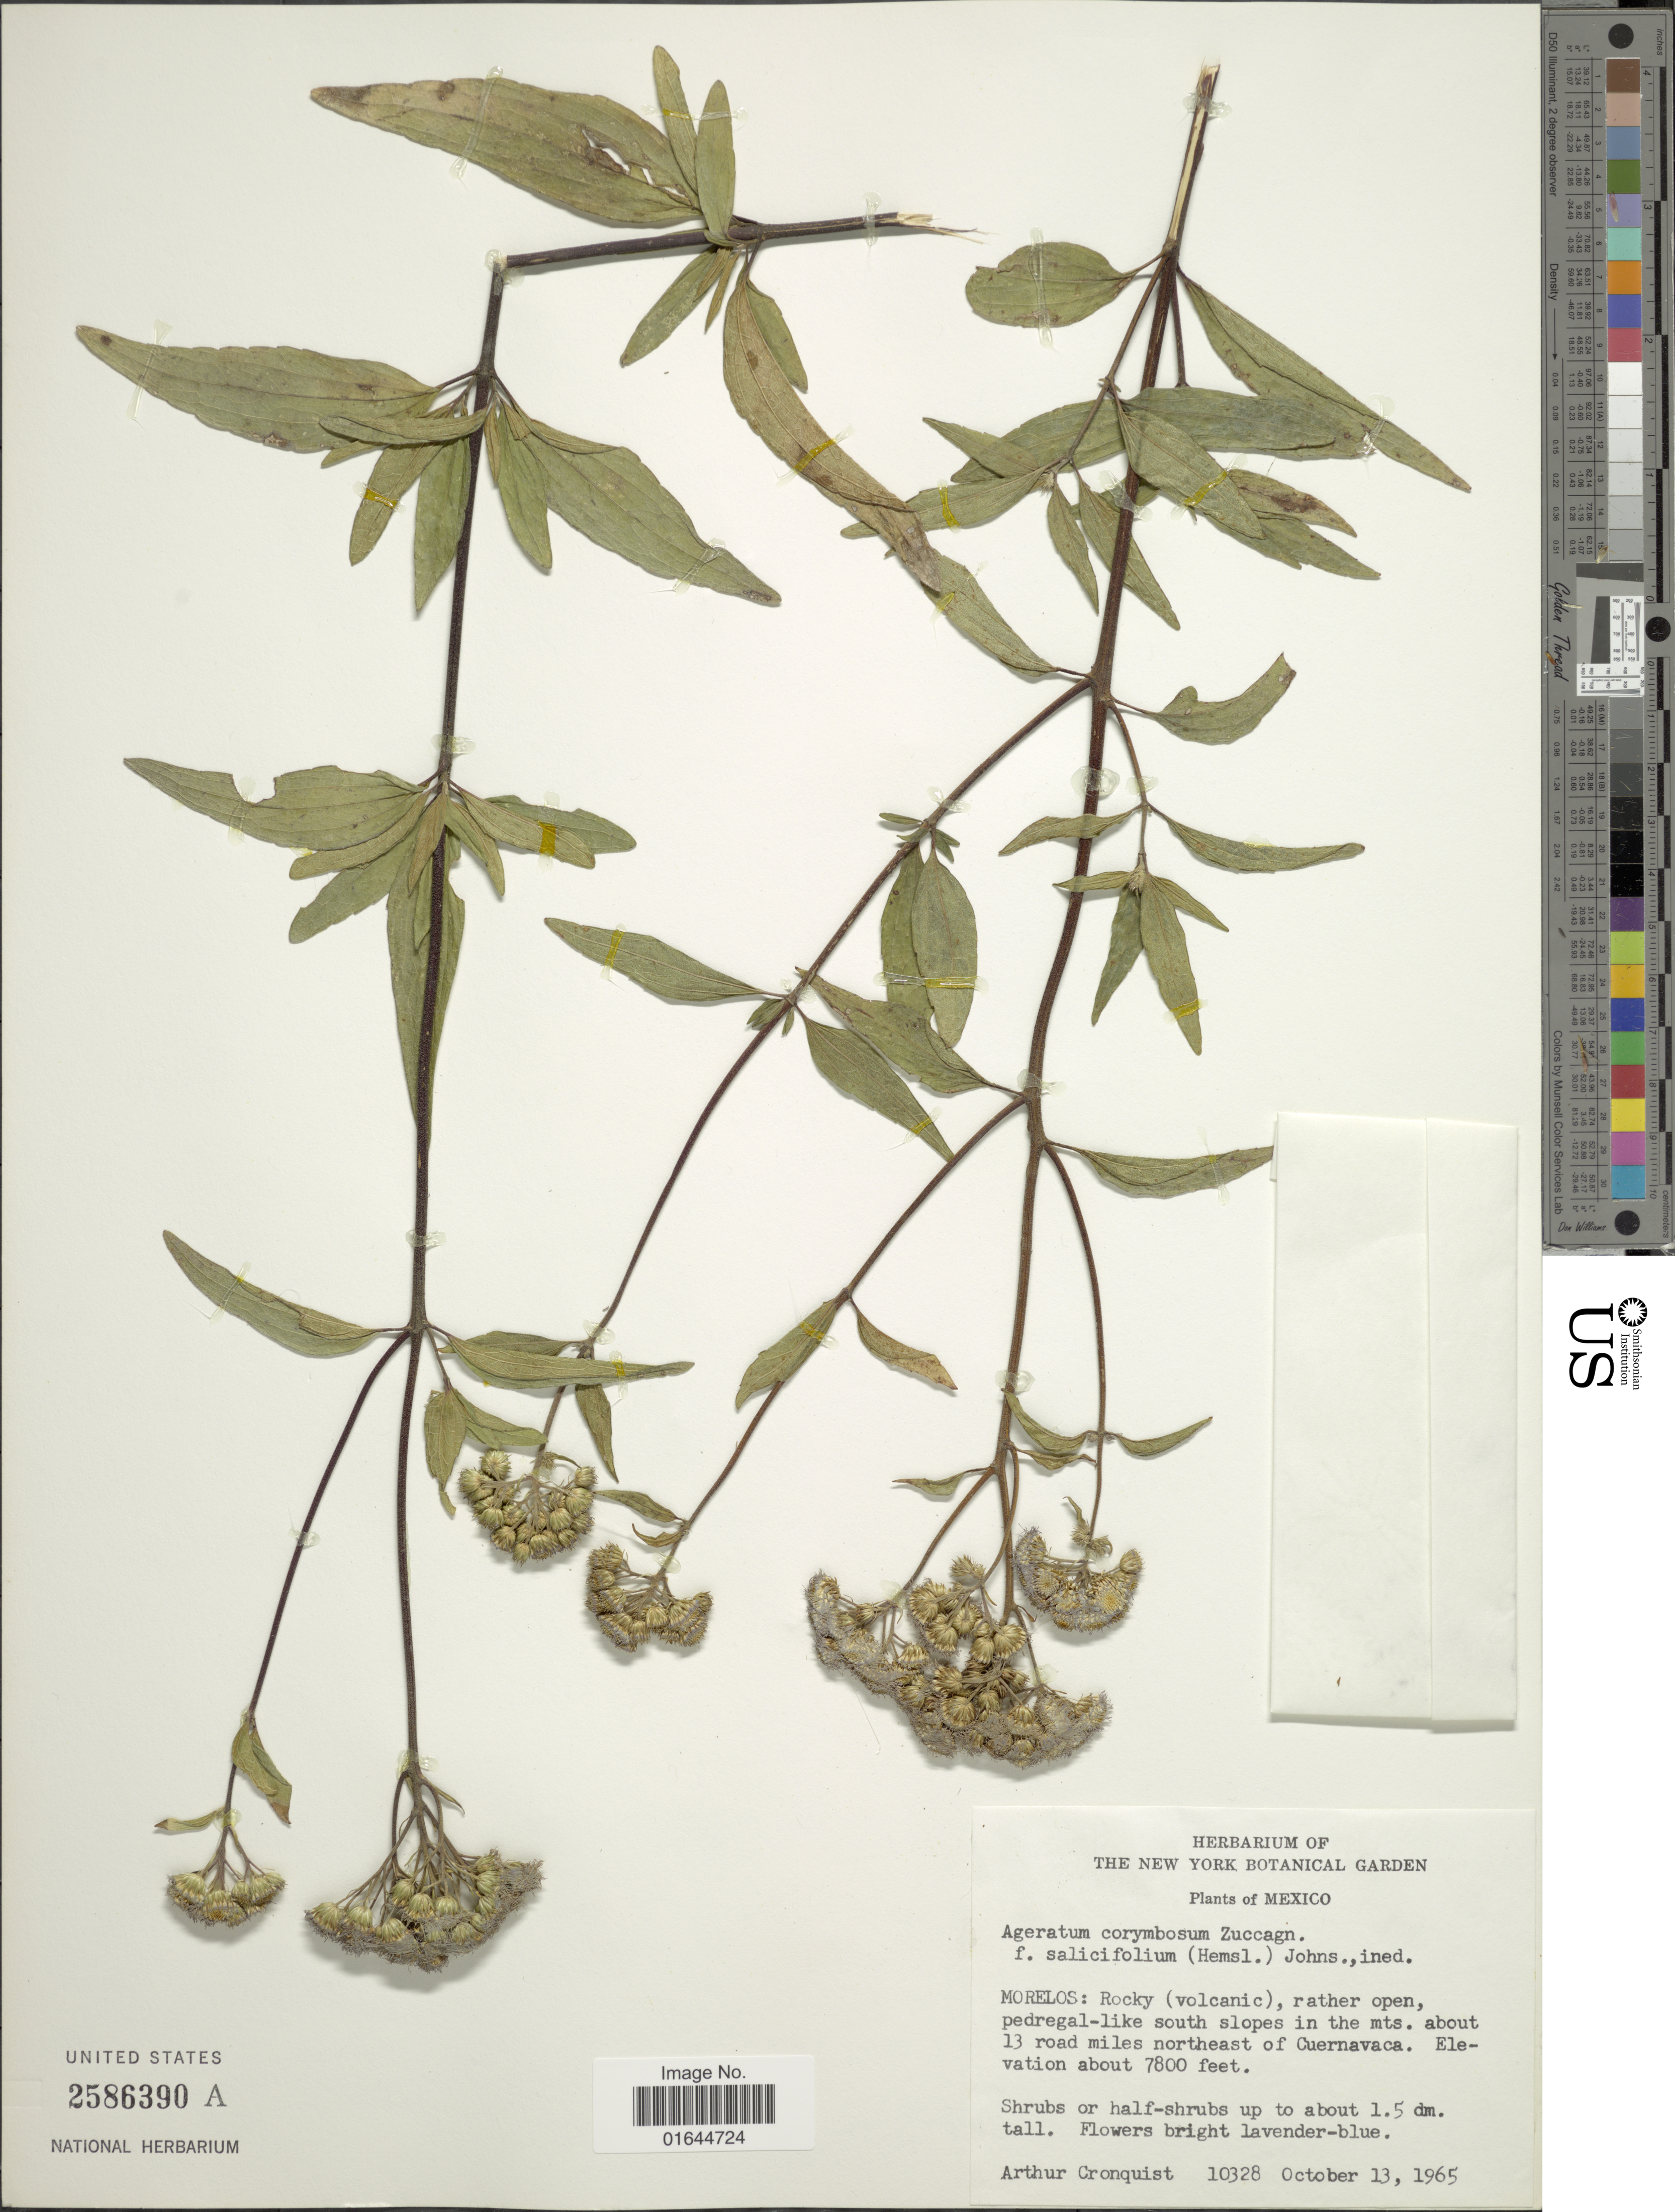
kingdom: Plantae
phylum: Tracheophyta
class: Magnoliopsida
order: Asterales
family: Asteraceae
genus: Ageratum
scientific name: Ageratum corymbosum f. salicifolium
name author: (Hemsl.) M.F. Johnson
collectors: A. J. Cronquist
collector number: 10328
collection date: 1965-10-13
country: Mexico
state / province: Morelos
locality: Mexico, Morelos: south slopes in the mts. about 13 road miles northeast of Cuernavaca.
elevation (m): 2377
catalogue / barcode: US 2586390A